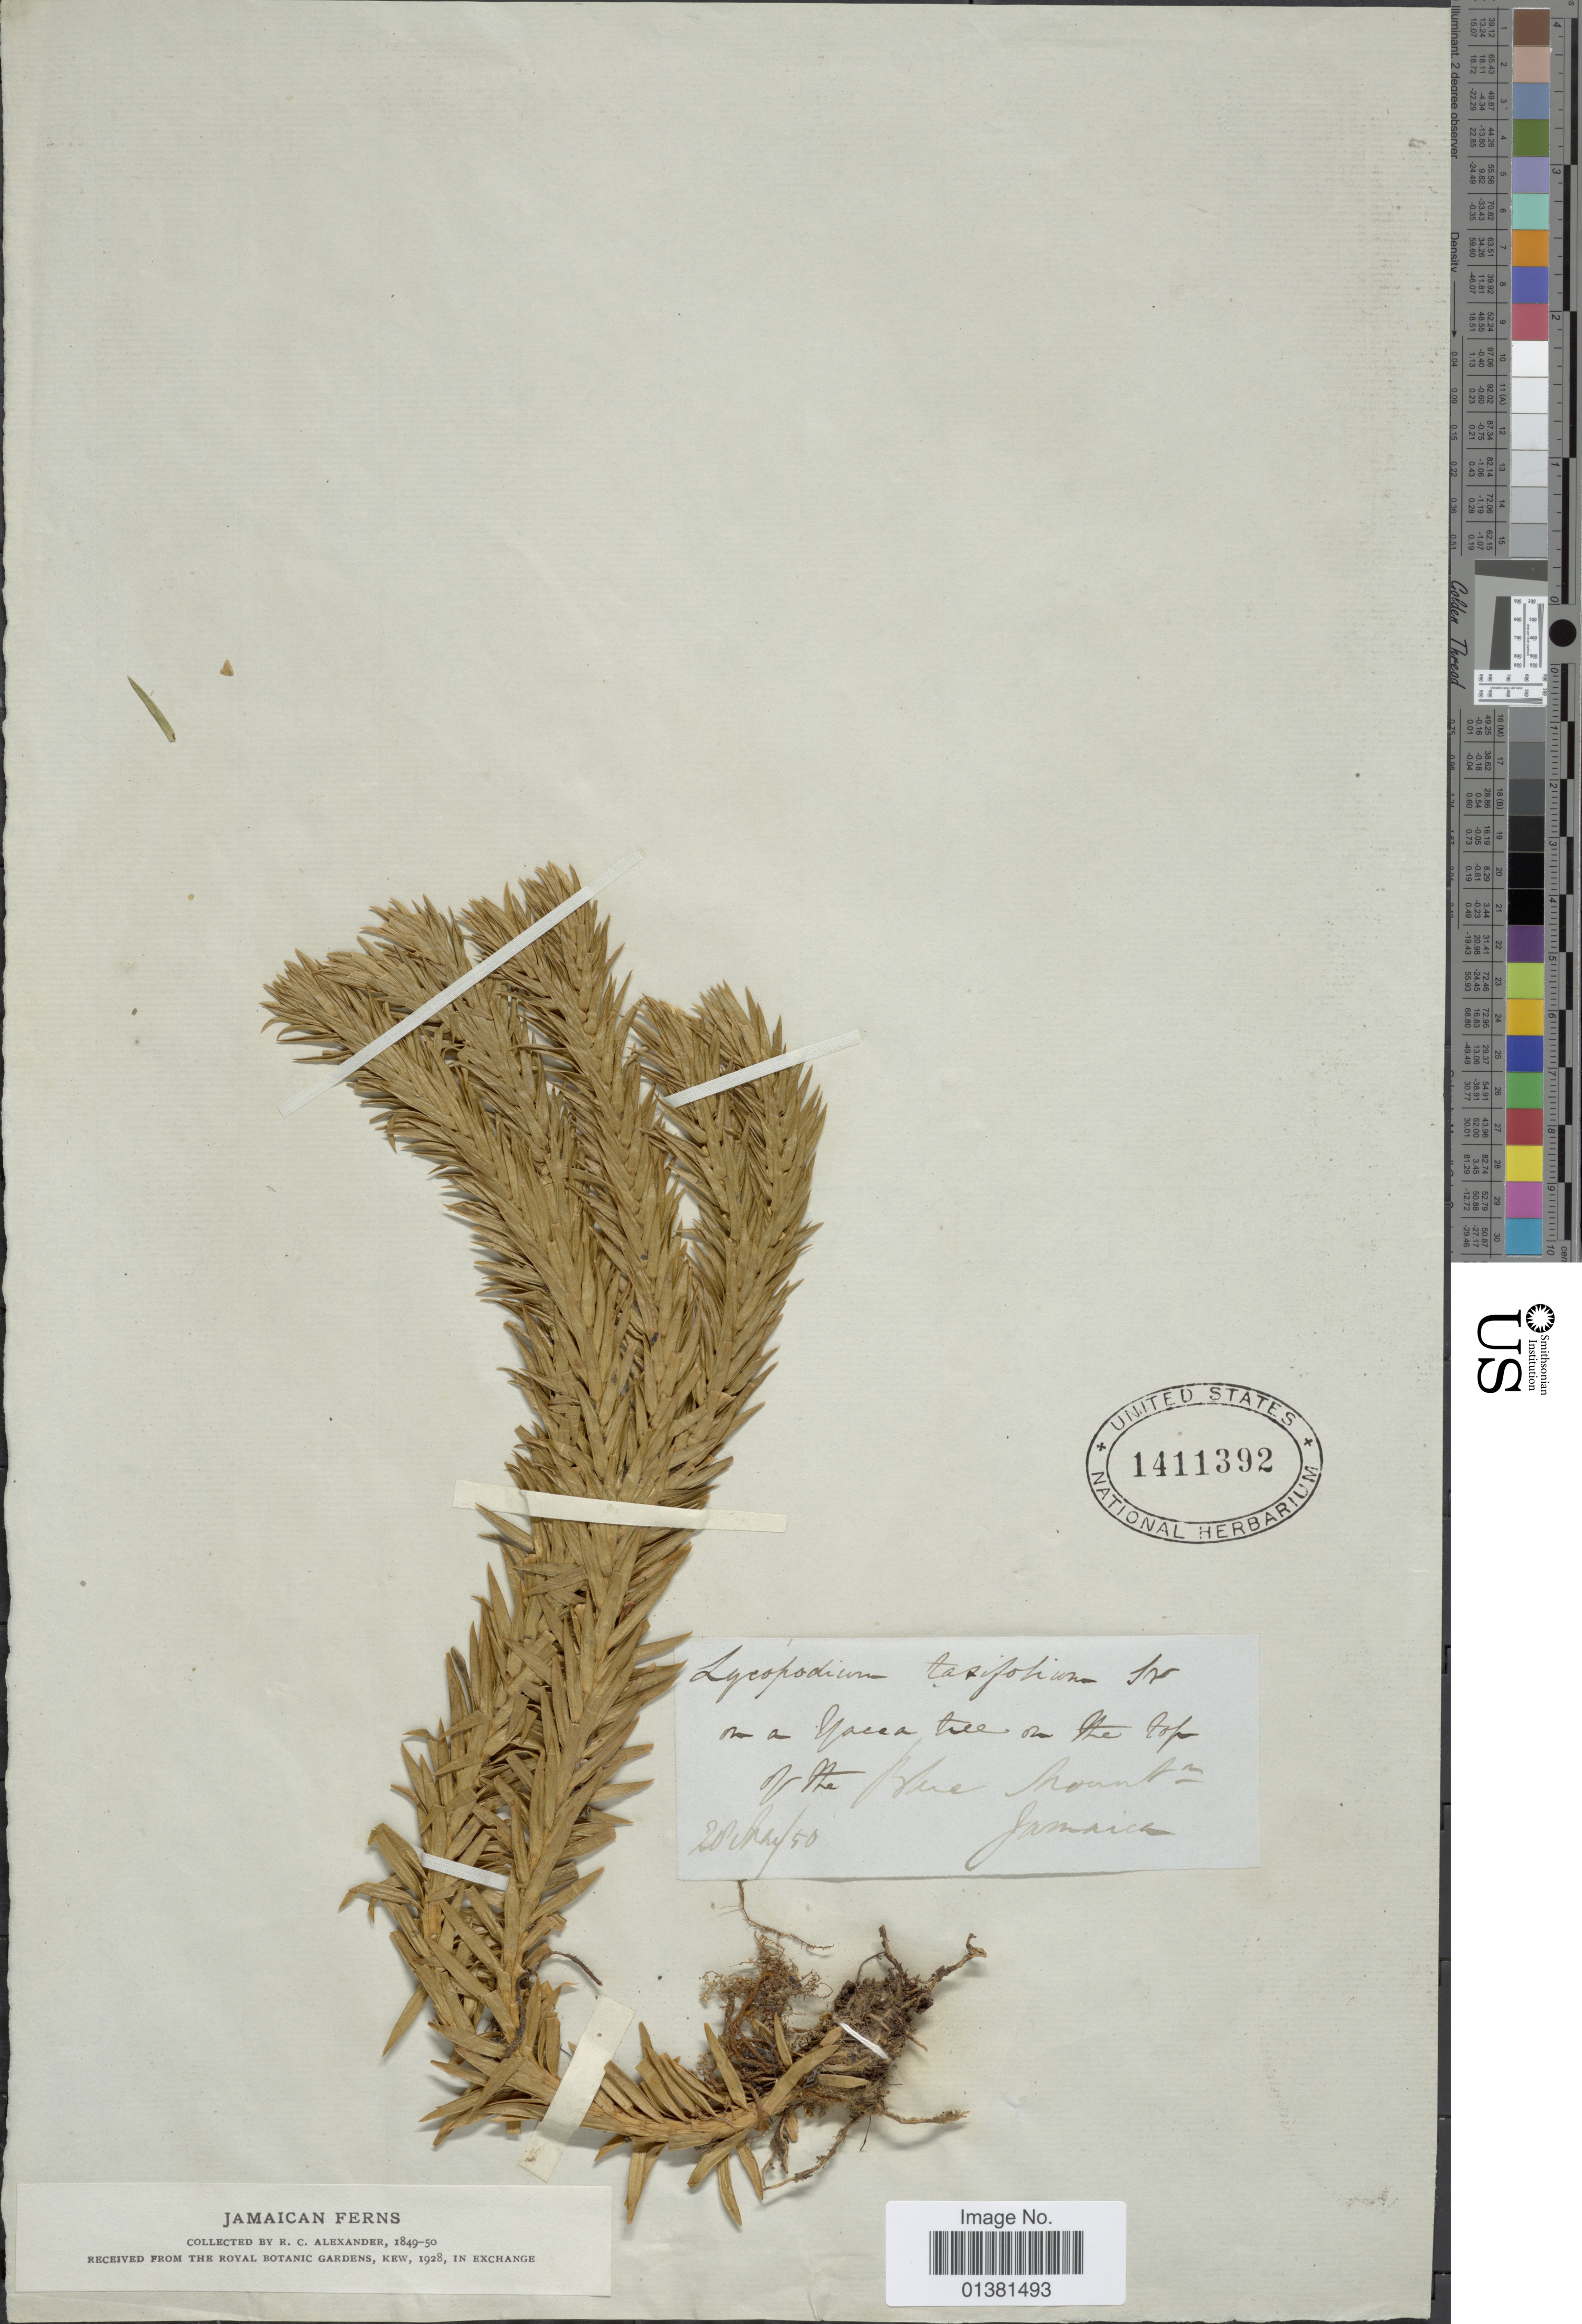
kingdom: Plantae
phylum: Tracheophyta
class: Lycopodiopsida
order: Lycopodiales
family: Lycopodiaceae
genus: Phlegmariurus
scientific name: Phlegmariurus taxifolius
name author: (Sw.) Á. Löve & D. Löve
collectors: R. C. Alexander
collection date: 1850-05-28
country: Jamaica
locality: On the top of the Blue Mountain.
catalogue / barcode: US 1411392